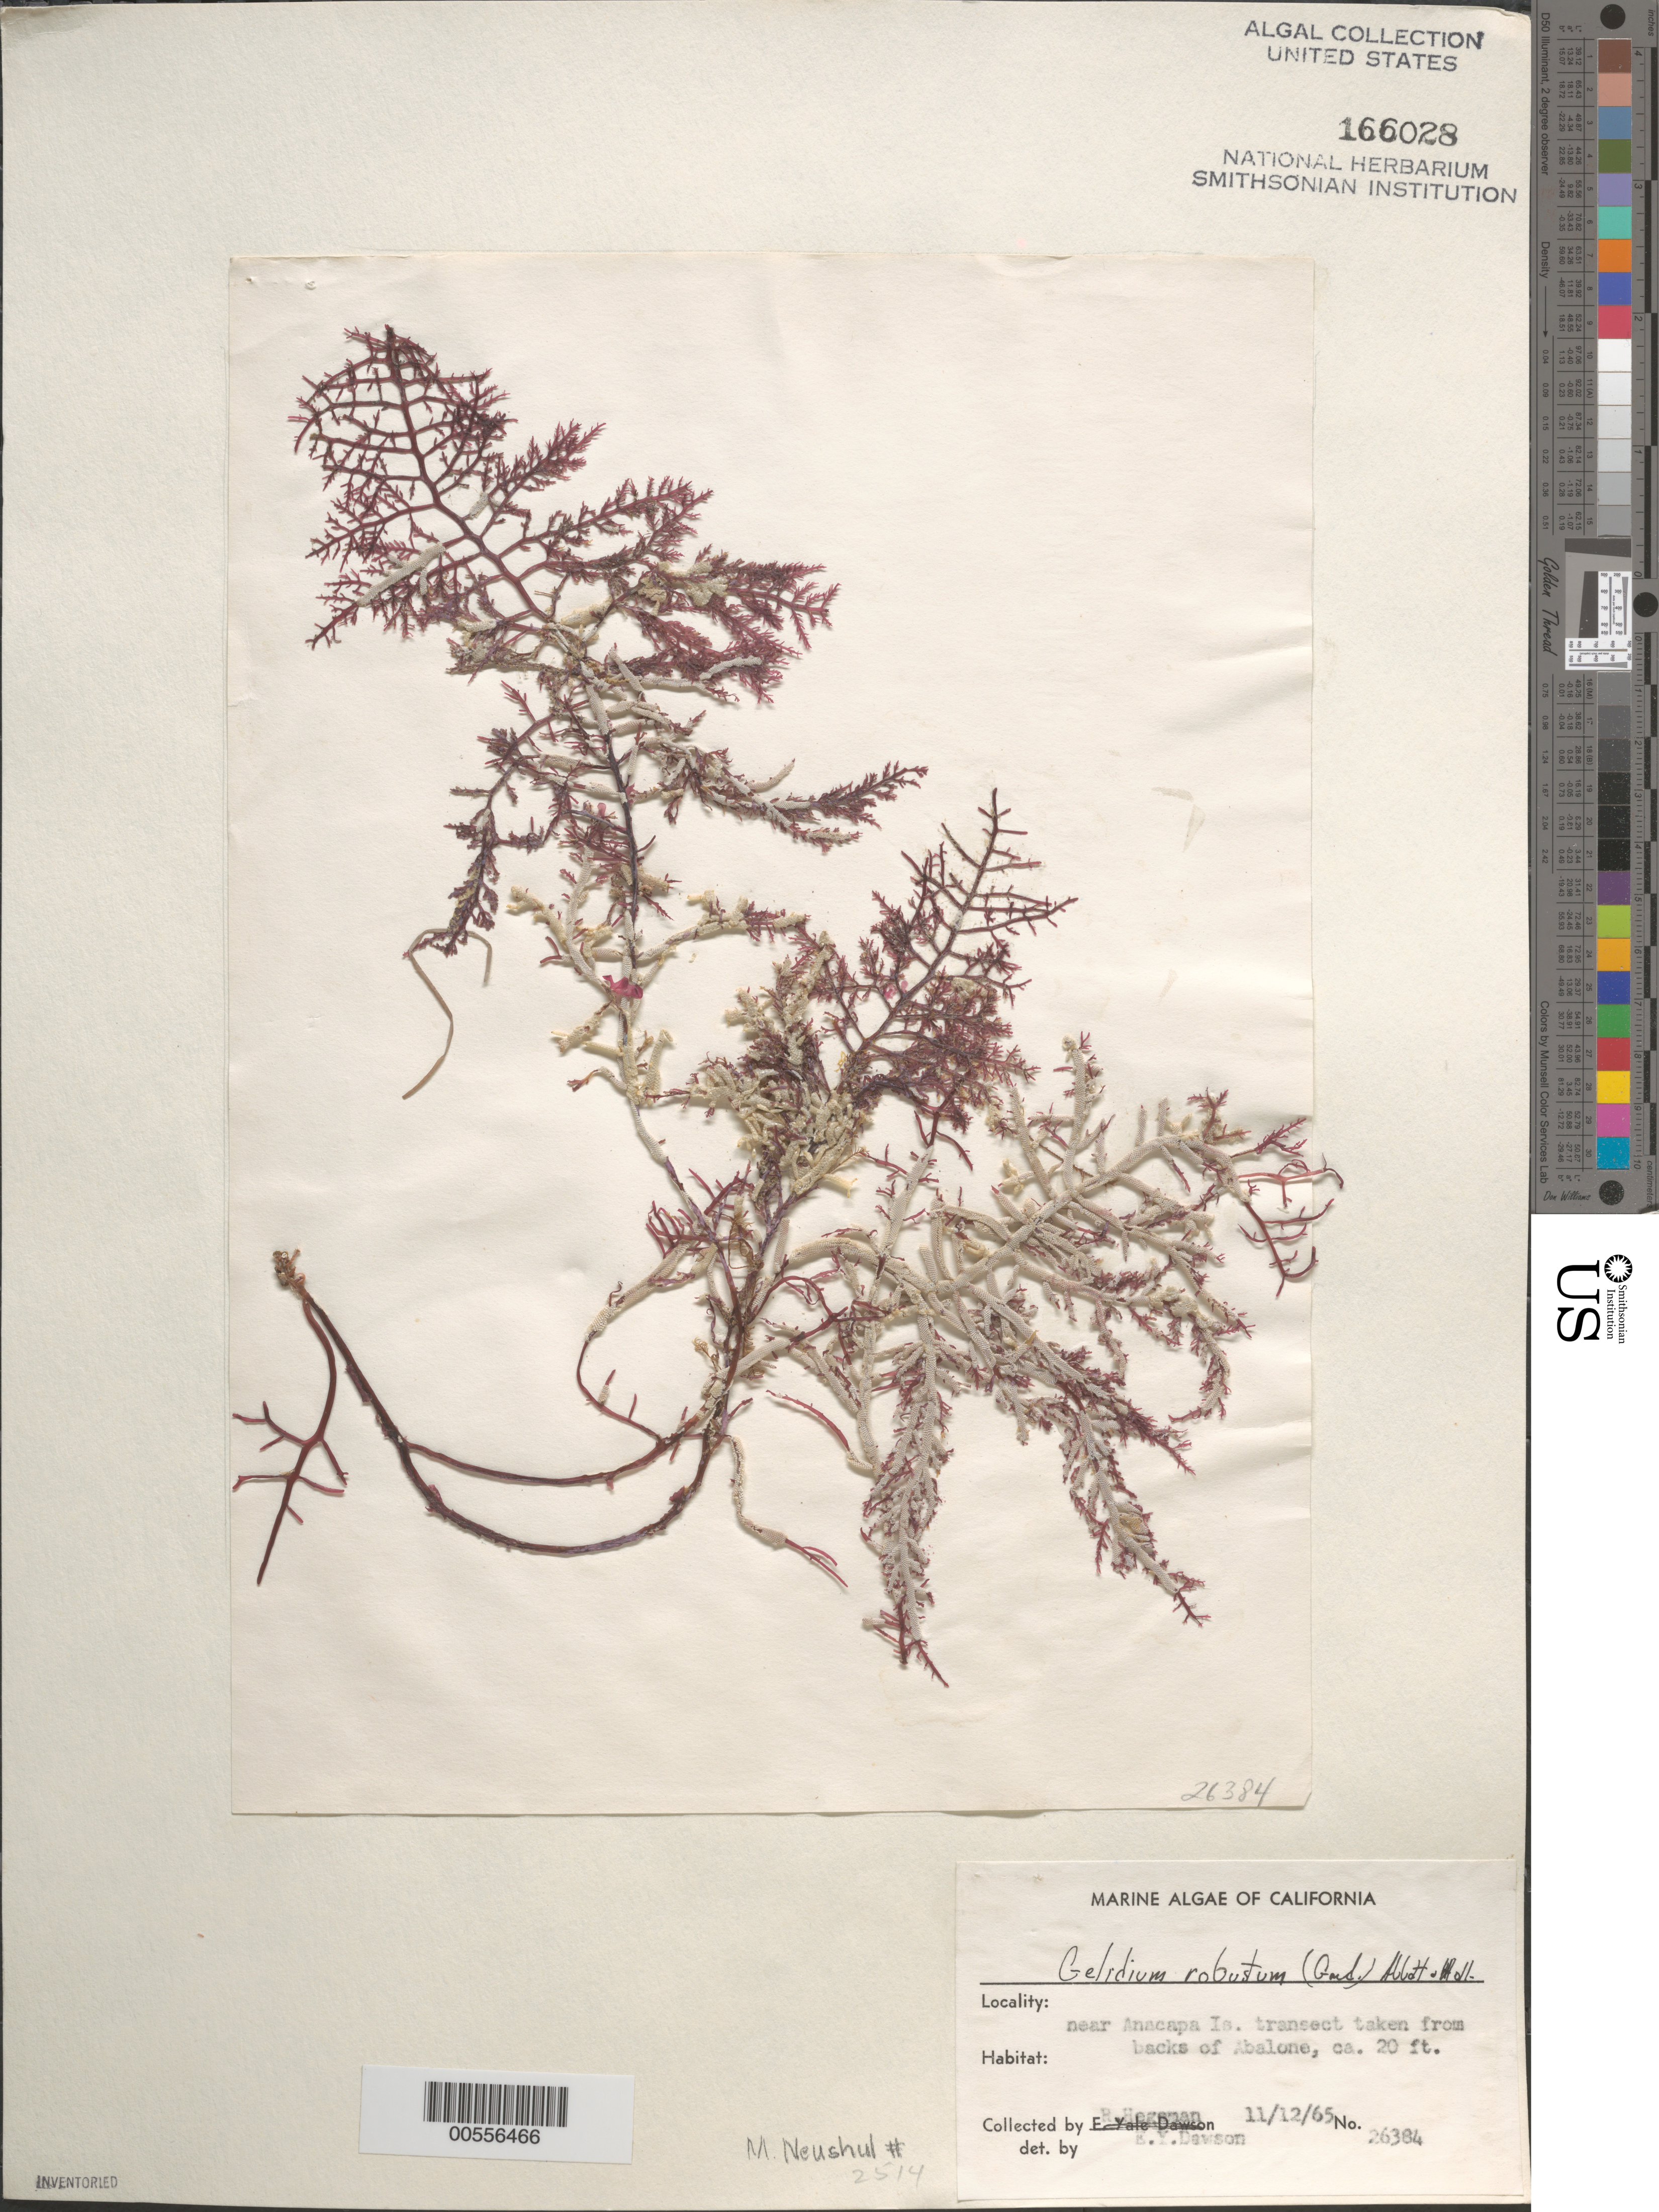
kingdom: Plantae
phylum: Rhodophyta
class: Florideophyceae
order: Gelidiales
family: Gelidiaceae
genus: Gelidium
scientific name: Gelidium robustum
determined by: Dawson, E. Y.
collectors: R. Hegeman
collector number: EYD 26384 & NEUSHUL 2514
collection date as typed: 12 Nov 1965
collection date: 1965-11-12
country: United States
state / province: California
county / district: Ventura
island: Anacapa Island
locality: Near the island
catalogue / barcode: US 166028